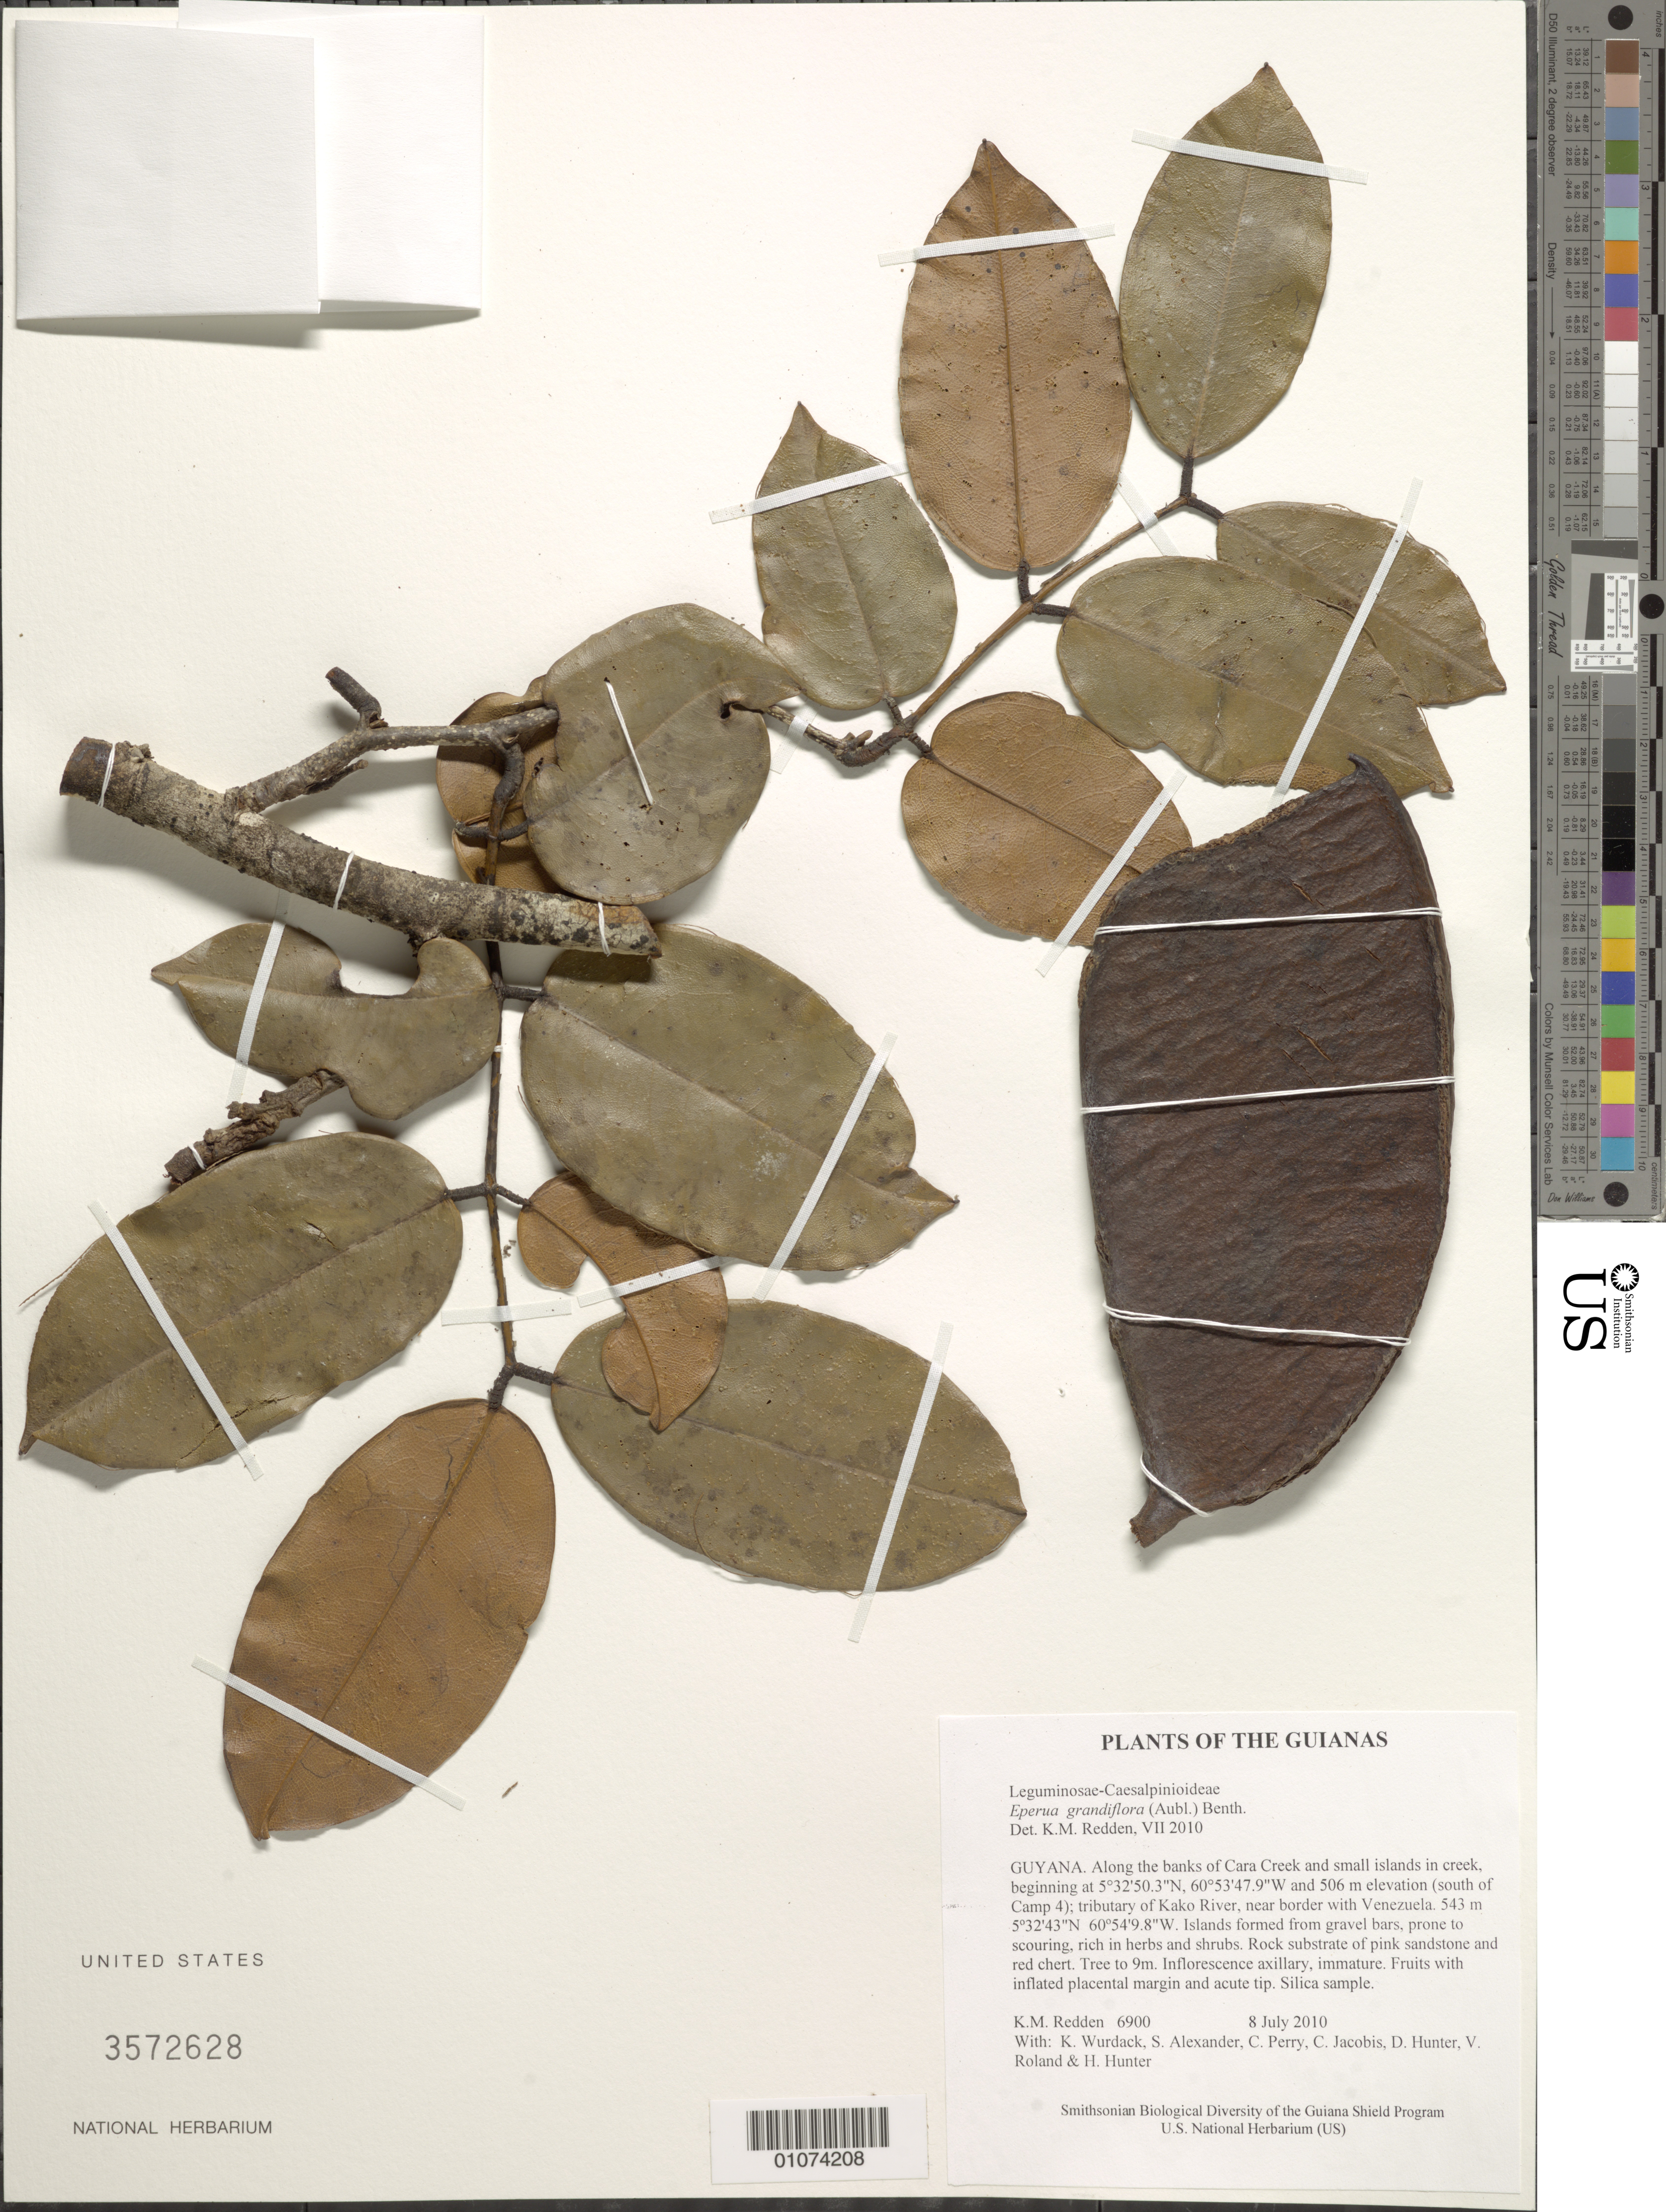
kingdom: Plantae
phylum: Tracheophyta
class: Magnoliopsida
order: Fabales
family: Fabaceae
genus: Eperua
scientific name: Eperua jenmanii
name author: Oliv.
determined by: Fortes, E. A.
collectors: K. M. Redden, K. Wurdack, S. N. Alexander, C. Perry, C. Jacobis, D. Hunter, V. Roland & H. Hunter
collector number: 6900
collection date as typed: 8 July 2010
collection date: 2010-07-08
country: Guyana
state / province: Cuyuni-Mazaruni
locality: Along the banks of Cara Creek and small islands in creek, beginning at 5°32'50.3"N, 60°53'47.9"W and 506 m elevation (south of Camp 4); tributary of Kako River, near border with Venezuela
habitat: Islands formed from gravel bars, prone to scouring, rich in herbs and shrubs. Rock substrate of pink sandstone and red chert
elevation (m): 543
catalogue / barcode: US 3572628